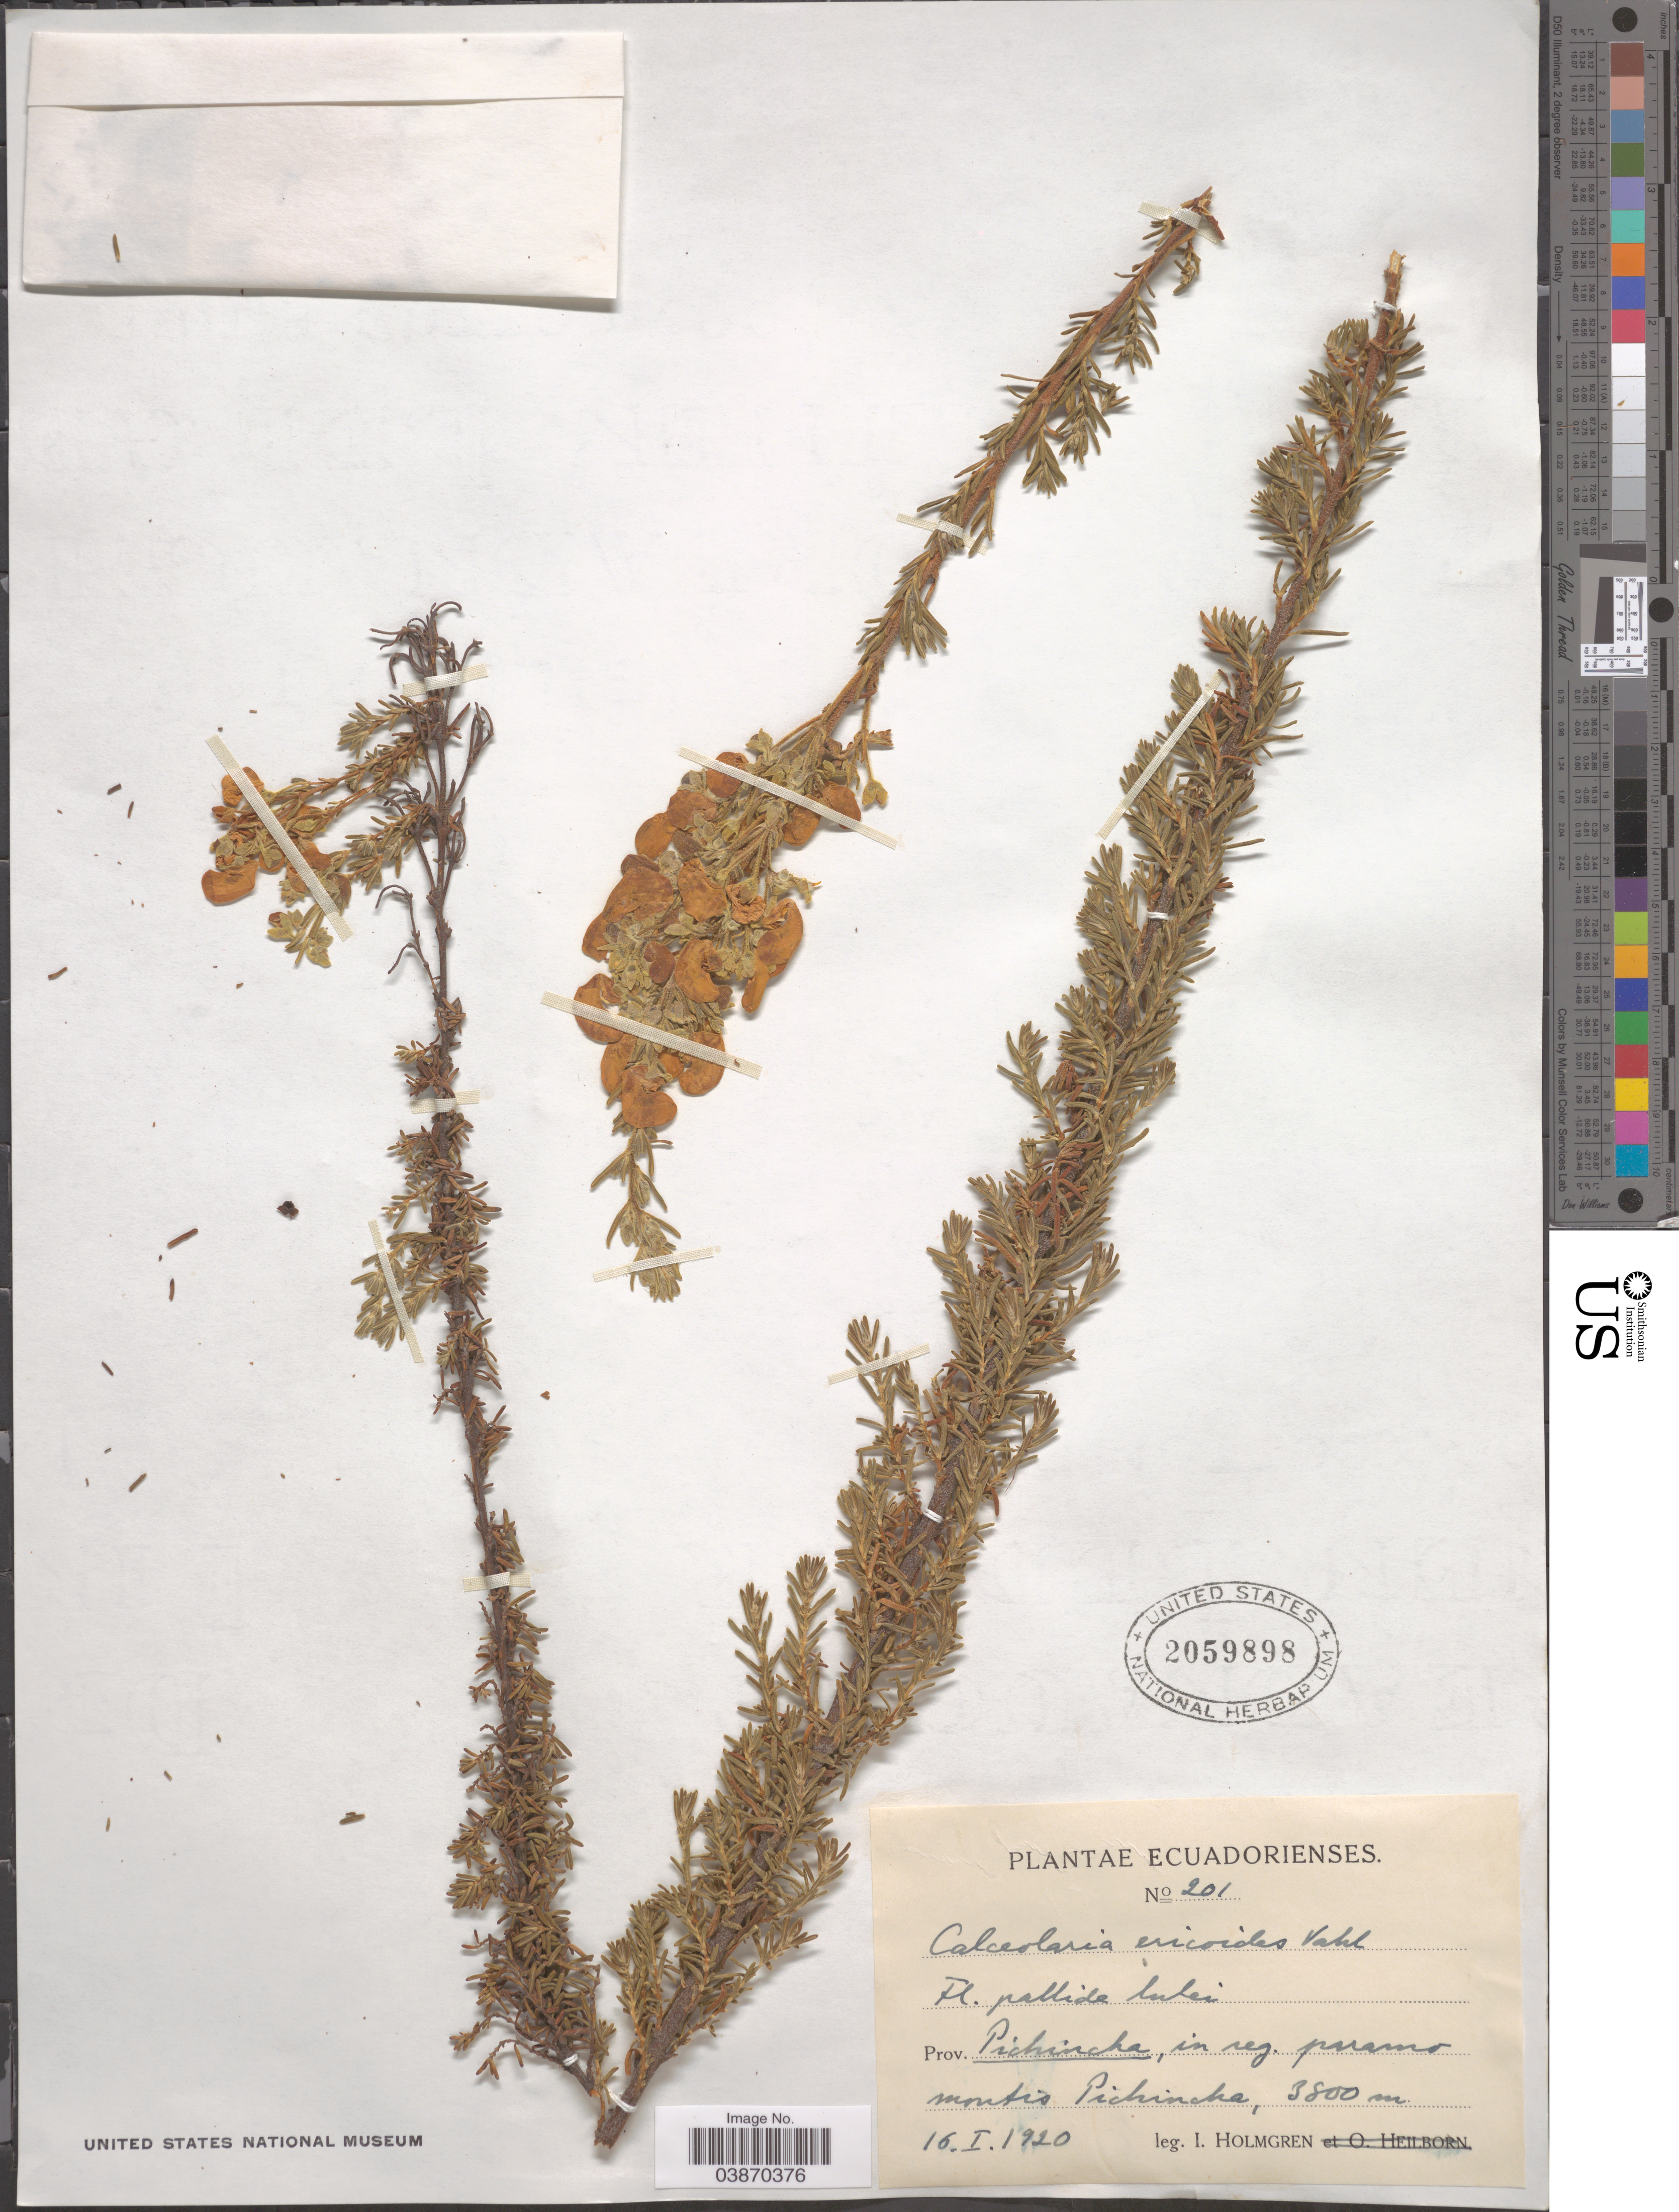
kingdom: Plantae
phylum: Tracheophyta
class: Magnoliopsida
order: Lamiales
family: Calceolariaceae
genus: Calceolaria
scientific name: Calceolaria ericoides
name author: Juss. ex Vahl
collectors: I. Holmgren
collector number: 201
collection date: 1920-01-16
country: Ecuador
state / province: Pichincha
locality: In reg. paramo montis Pichincha.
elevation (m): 3800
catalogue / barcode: US 2059898